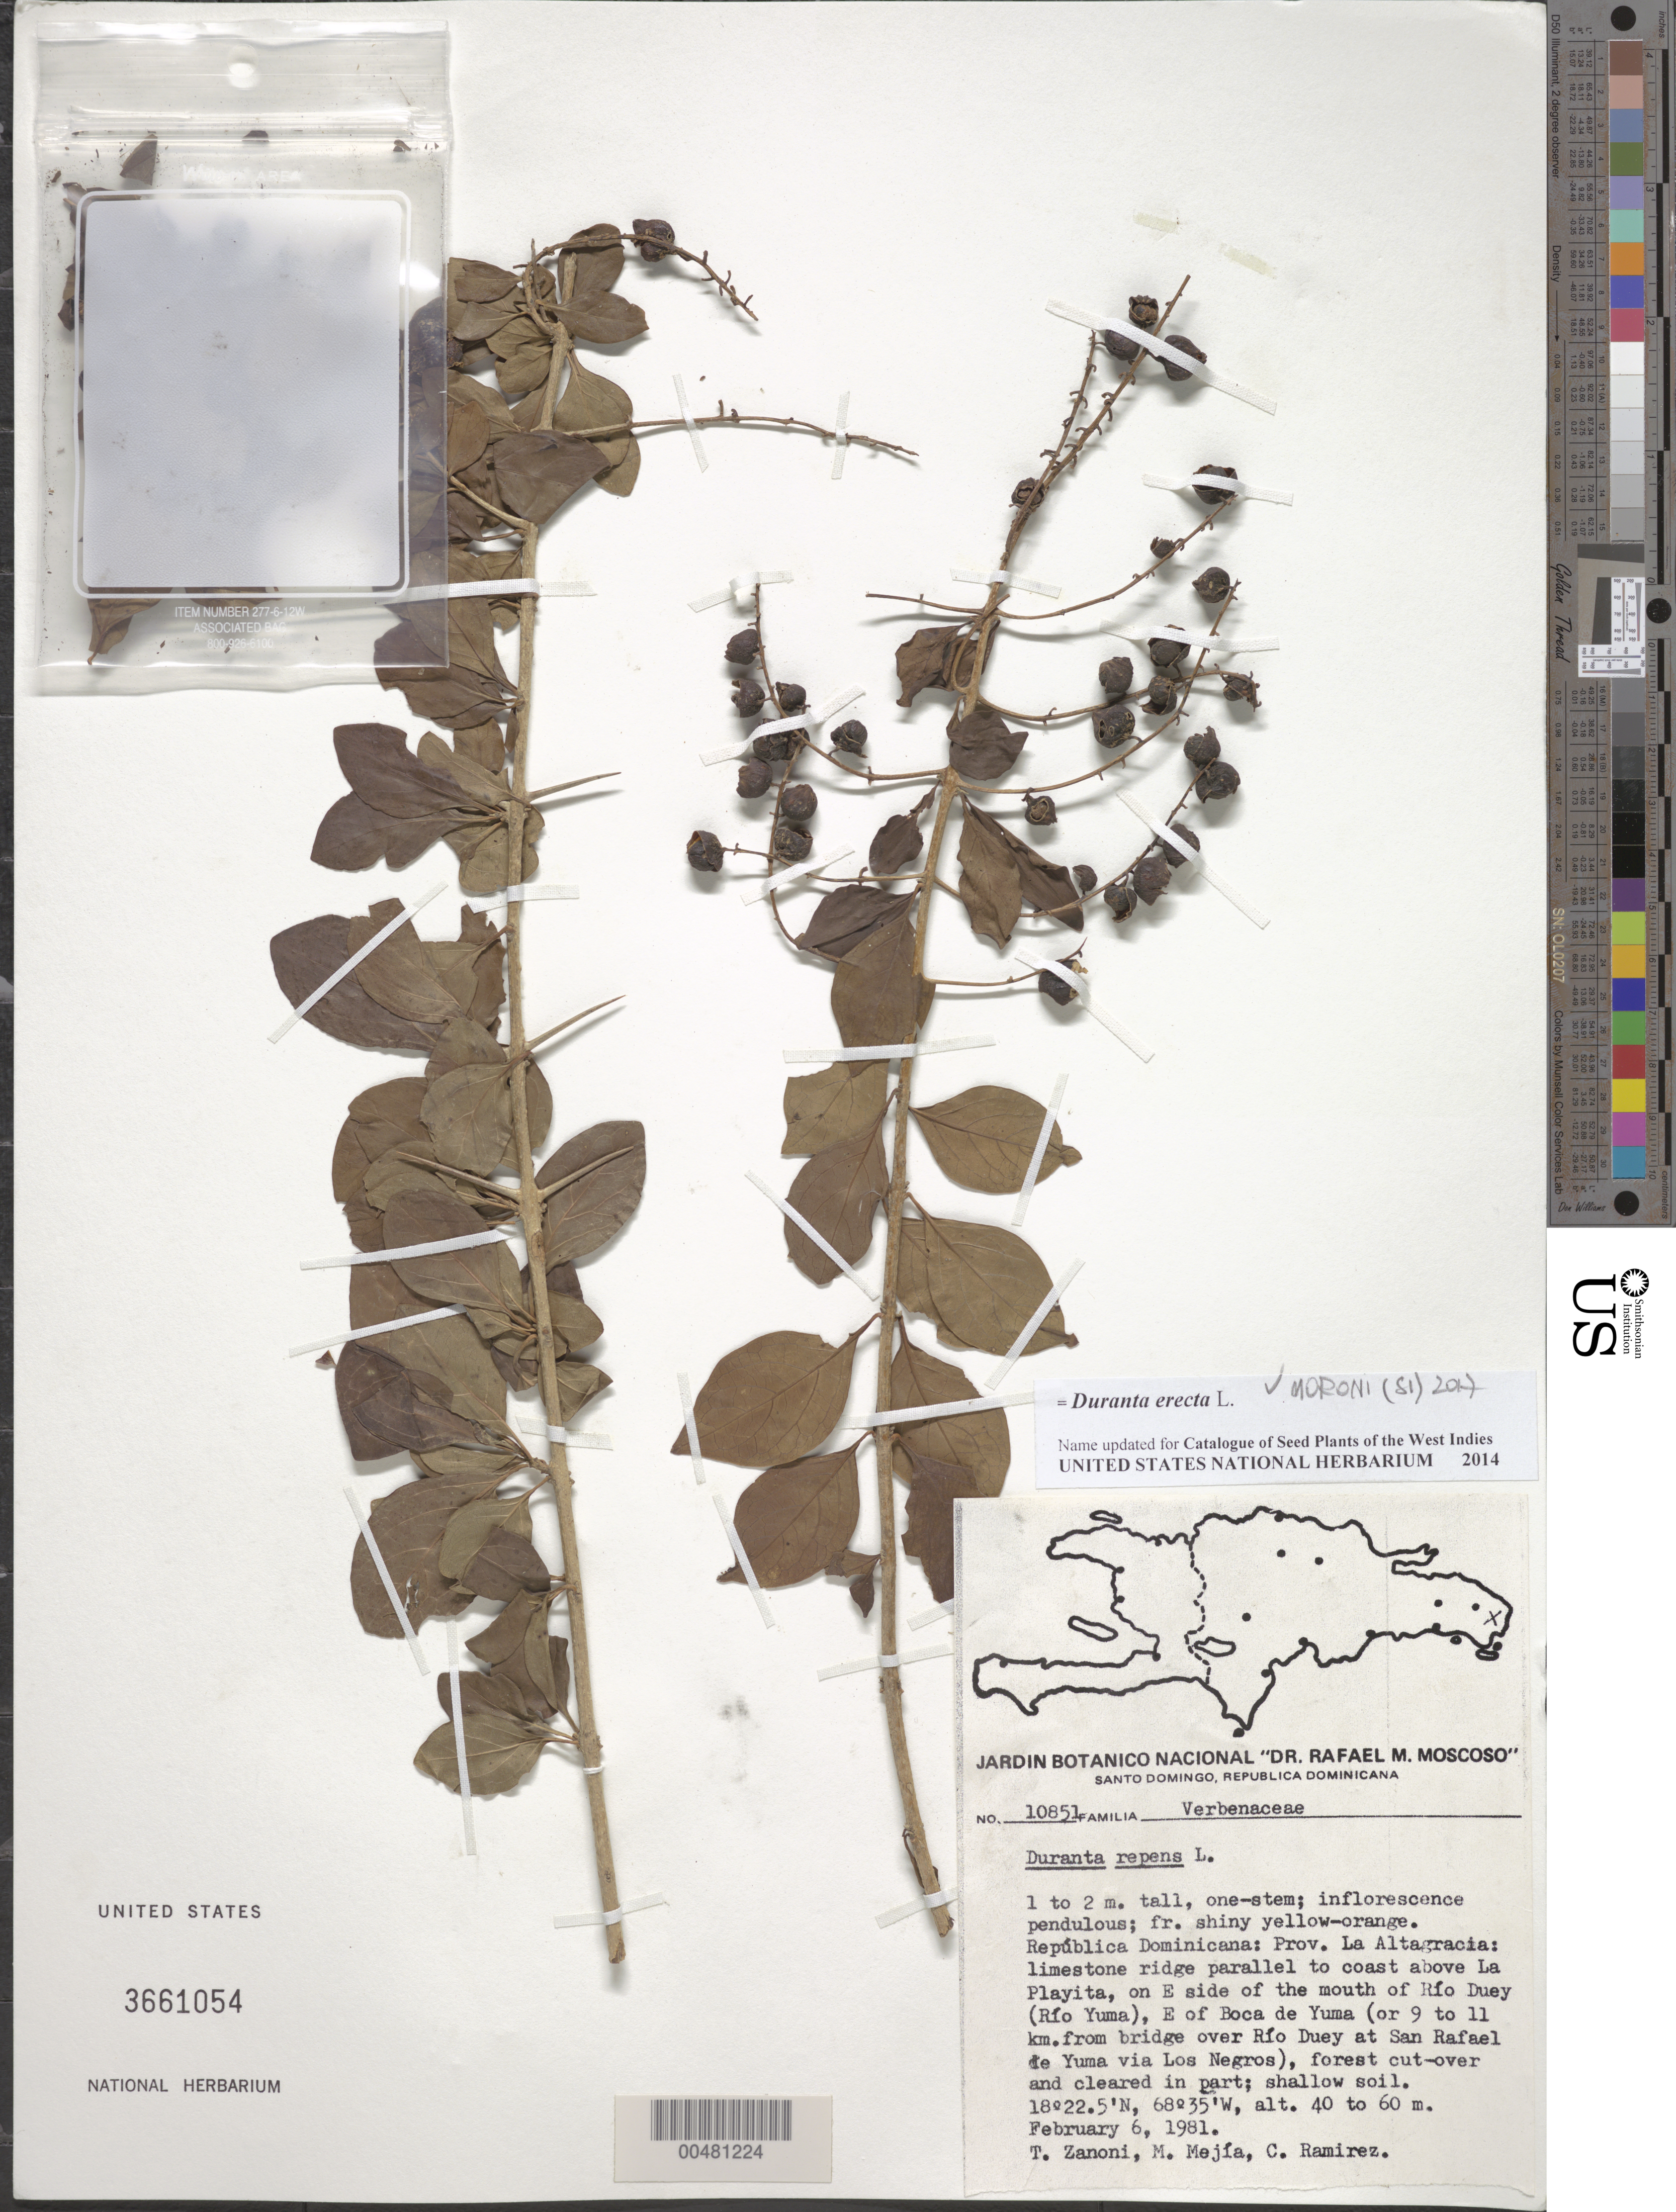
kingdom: Plantae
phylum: Tracheophyta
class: Magnoliopsida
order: Lamiales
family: Verbenaceae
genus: Duranta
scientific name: Duranta erecta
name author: L.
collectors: T. A. Zanoni, M. Mejia & C. Ramirez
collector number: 10851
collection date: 1981-02-06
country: Dominican Republic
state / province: La Altagracia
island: Hispaniola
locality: La Playita, limestone ridge parallel to coast above La Playita, on E side of the mouth of Río Duey (Río Yuma), E of Boca de Yuma (or 9-11 km from bridge over Río Duey at San Rafael de Yuma via Los Negros).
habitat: Forest cut-over and cleared in part; shallow soil.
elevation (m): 40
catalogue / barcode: US 3661054